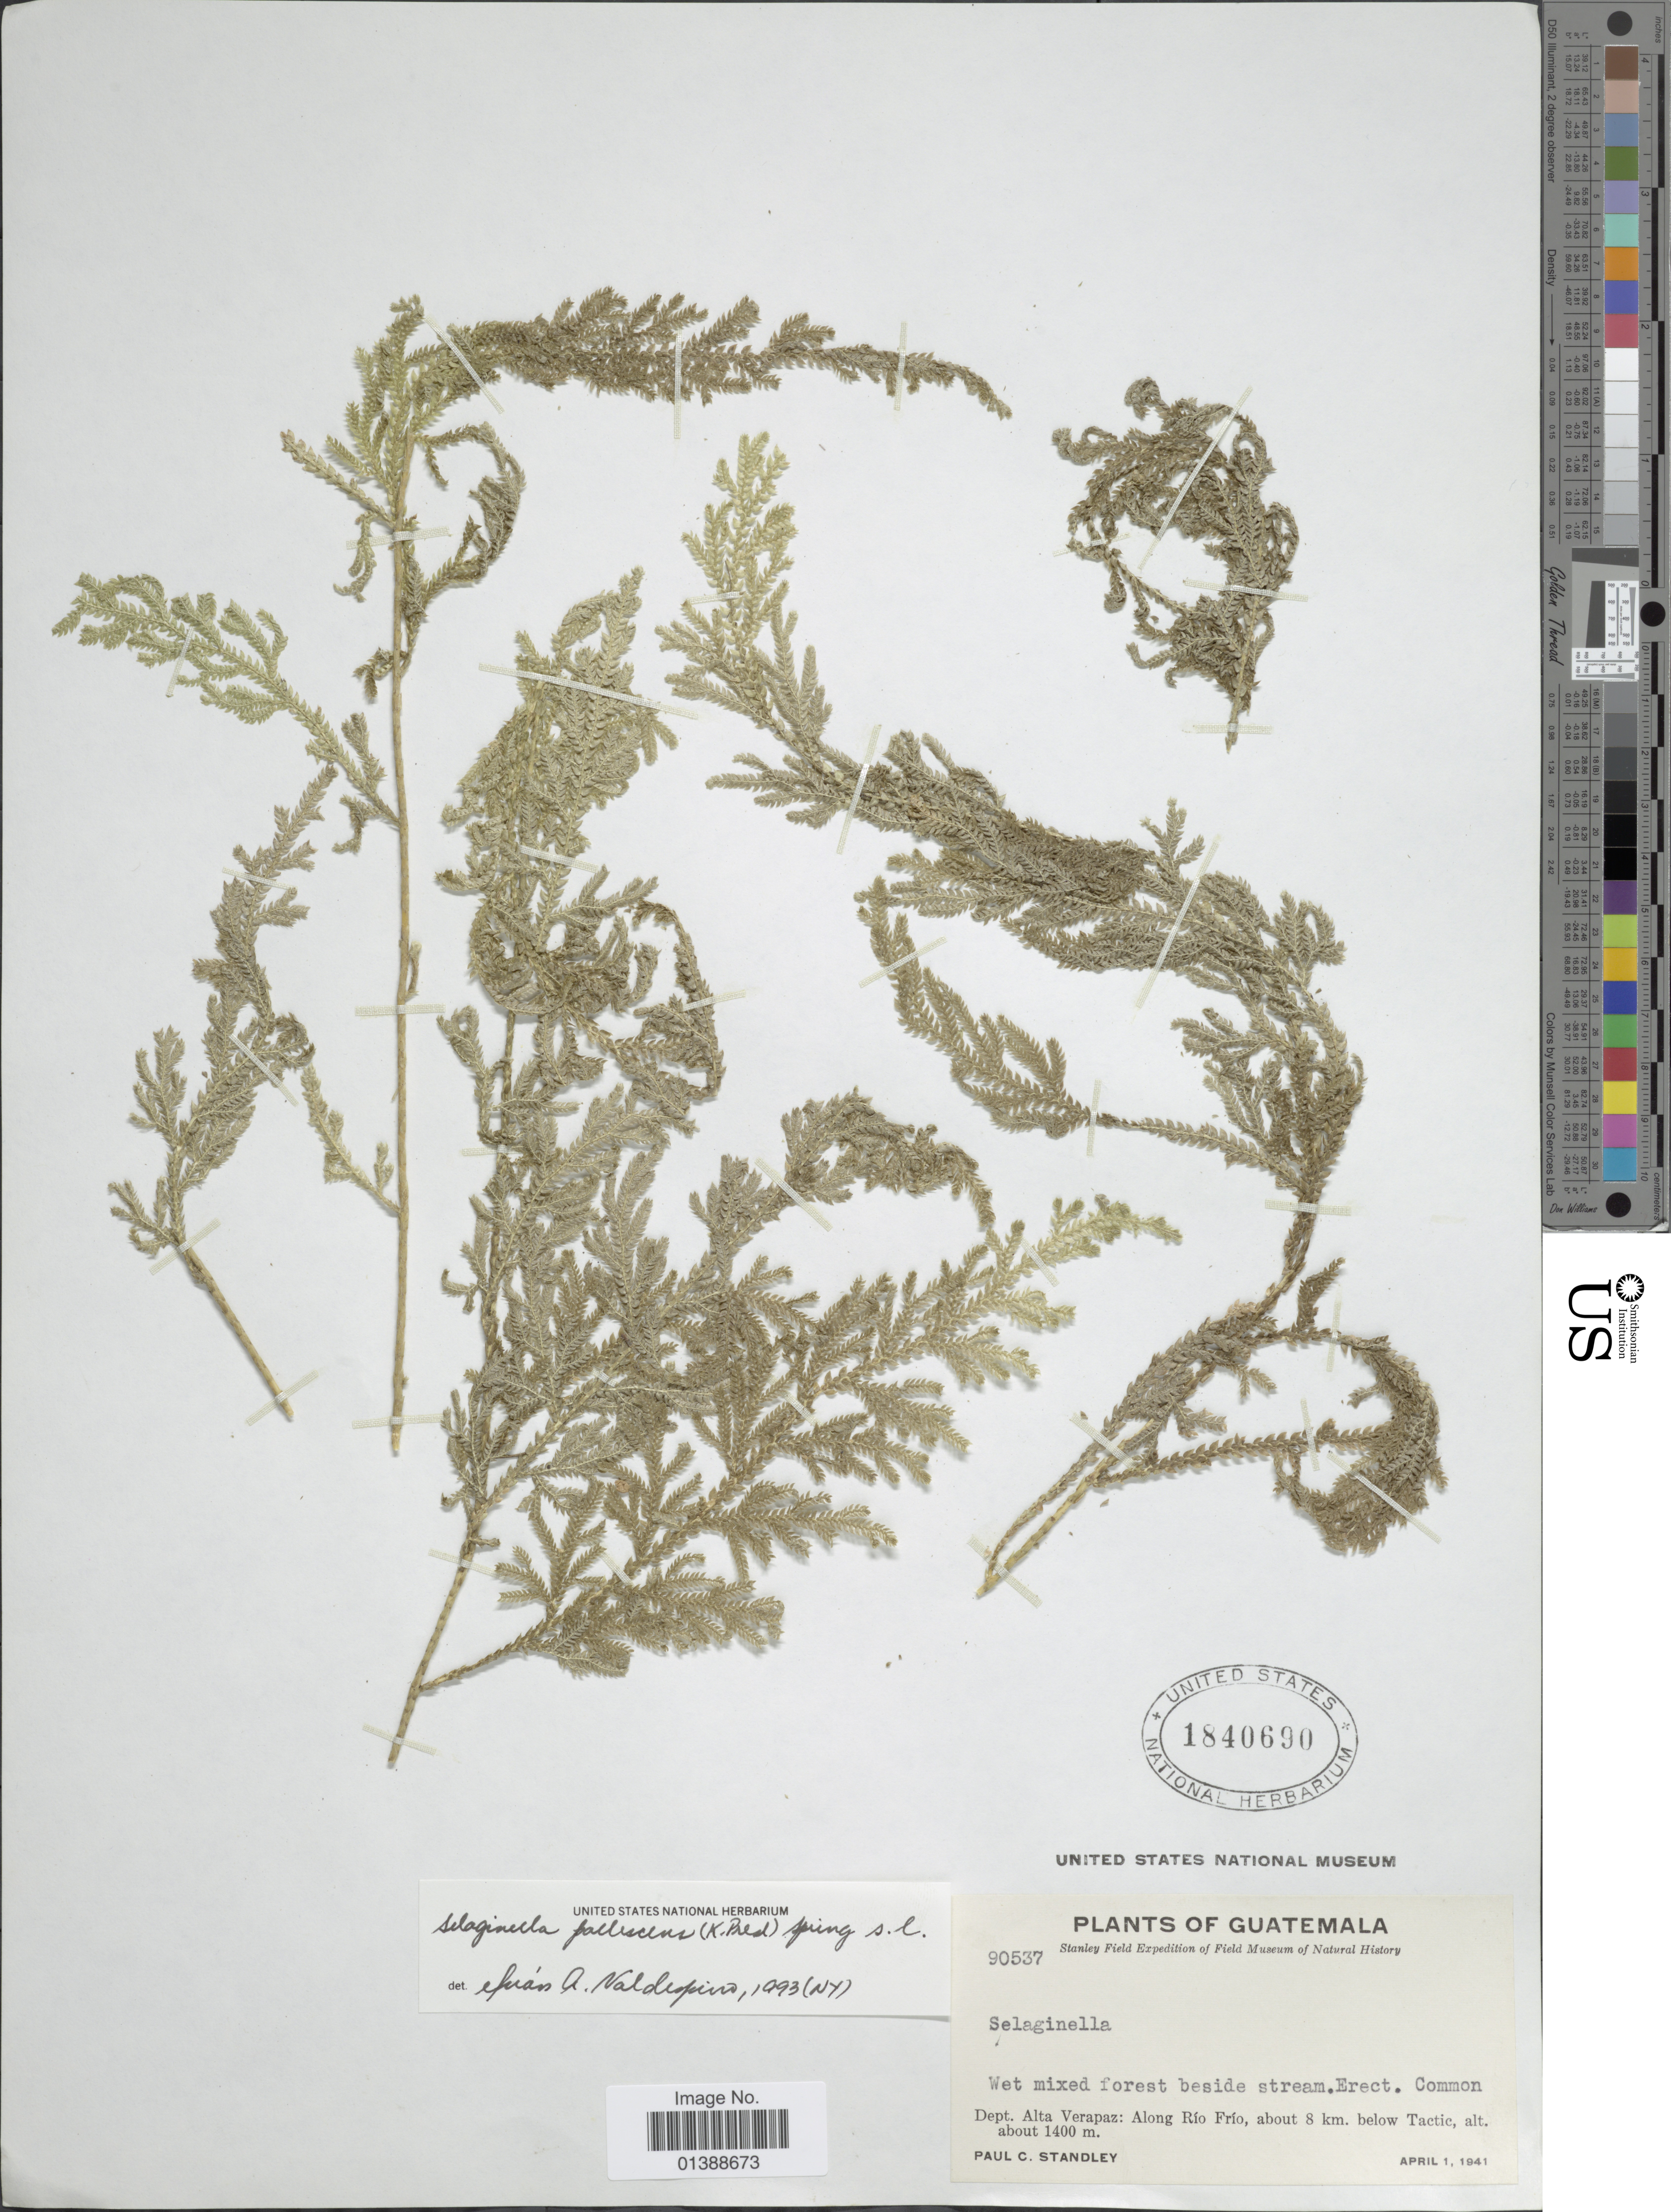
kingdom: Plantae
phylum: Tracheophyta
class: Lycopodiopsida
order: Selaginellales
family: Selaginellaceae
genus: Selaginella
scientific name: Selaginella pallescens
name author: (C. Presl) Spring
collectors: P. C. Standley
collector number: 90537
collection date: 1941-04-01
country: Guatemala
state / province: Alta Verapaz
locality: Along Río Frío, about 8 km below Tactic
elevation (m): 1400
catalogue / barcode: US 1840690